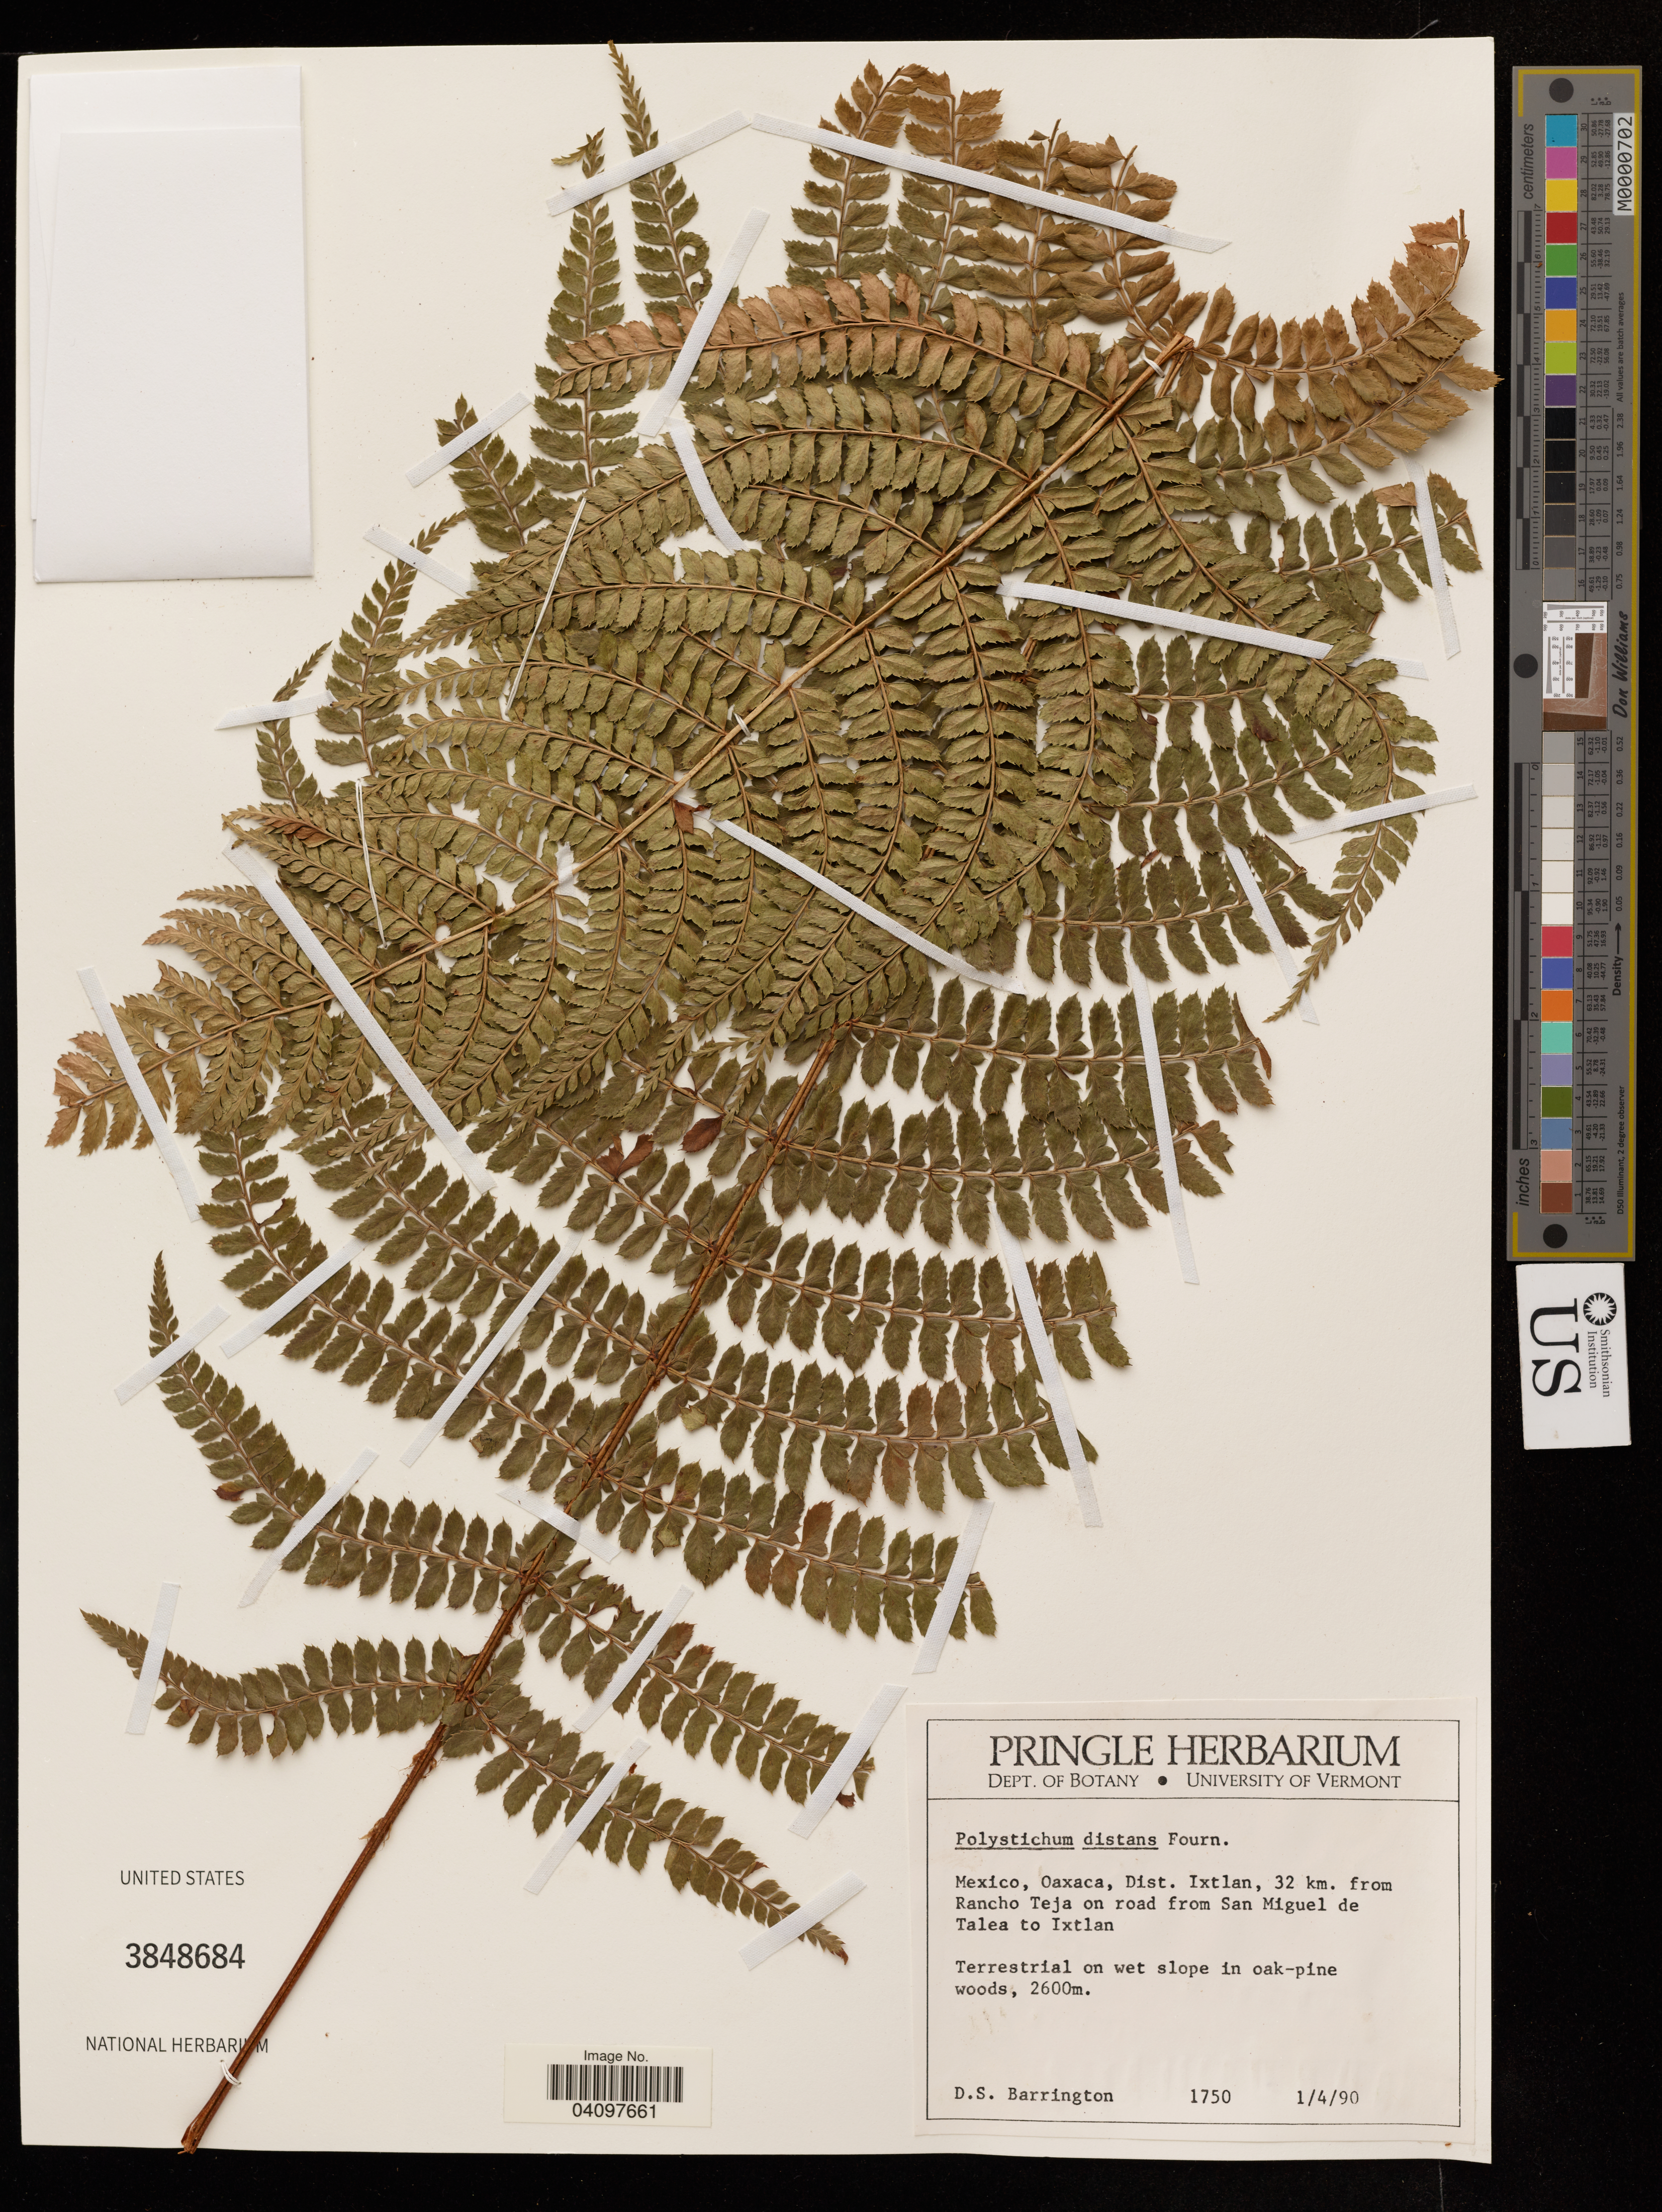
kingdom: Plantae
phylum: Tracheophyta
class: Polypodiopsida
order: Polypodiales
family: Dryopteridaceae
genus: Polystichum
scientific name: Polystichum distans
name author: E. Fourn.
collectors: D. S. Barrington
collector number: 1750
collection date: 1990-04-01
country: Mexico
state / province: Oaxaca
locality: Dist. Ixtlan, 32 km. from Rancho Teja on road from San Miguel de Talea to Ixtlan.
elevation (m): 2600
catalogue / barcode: US 3848684